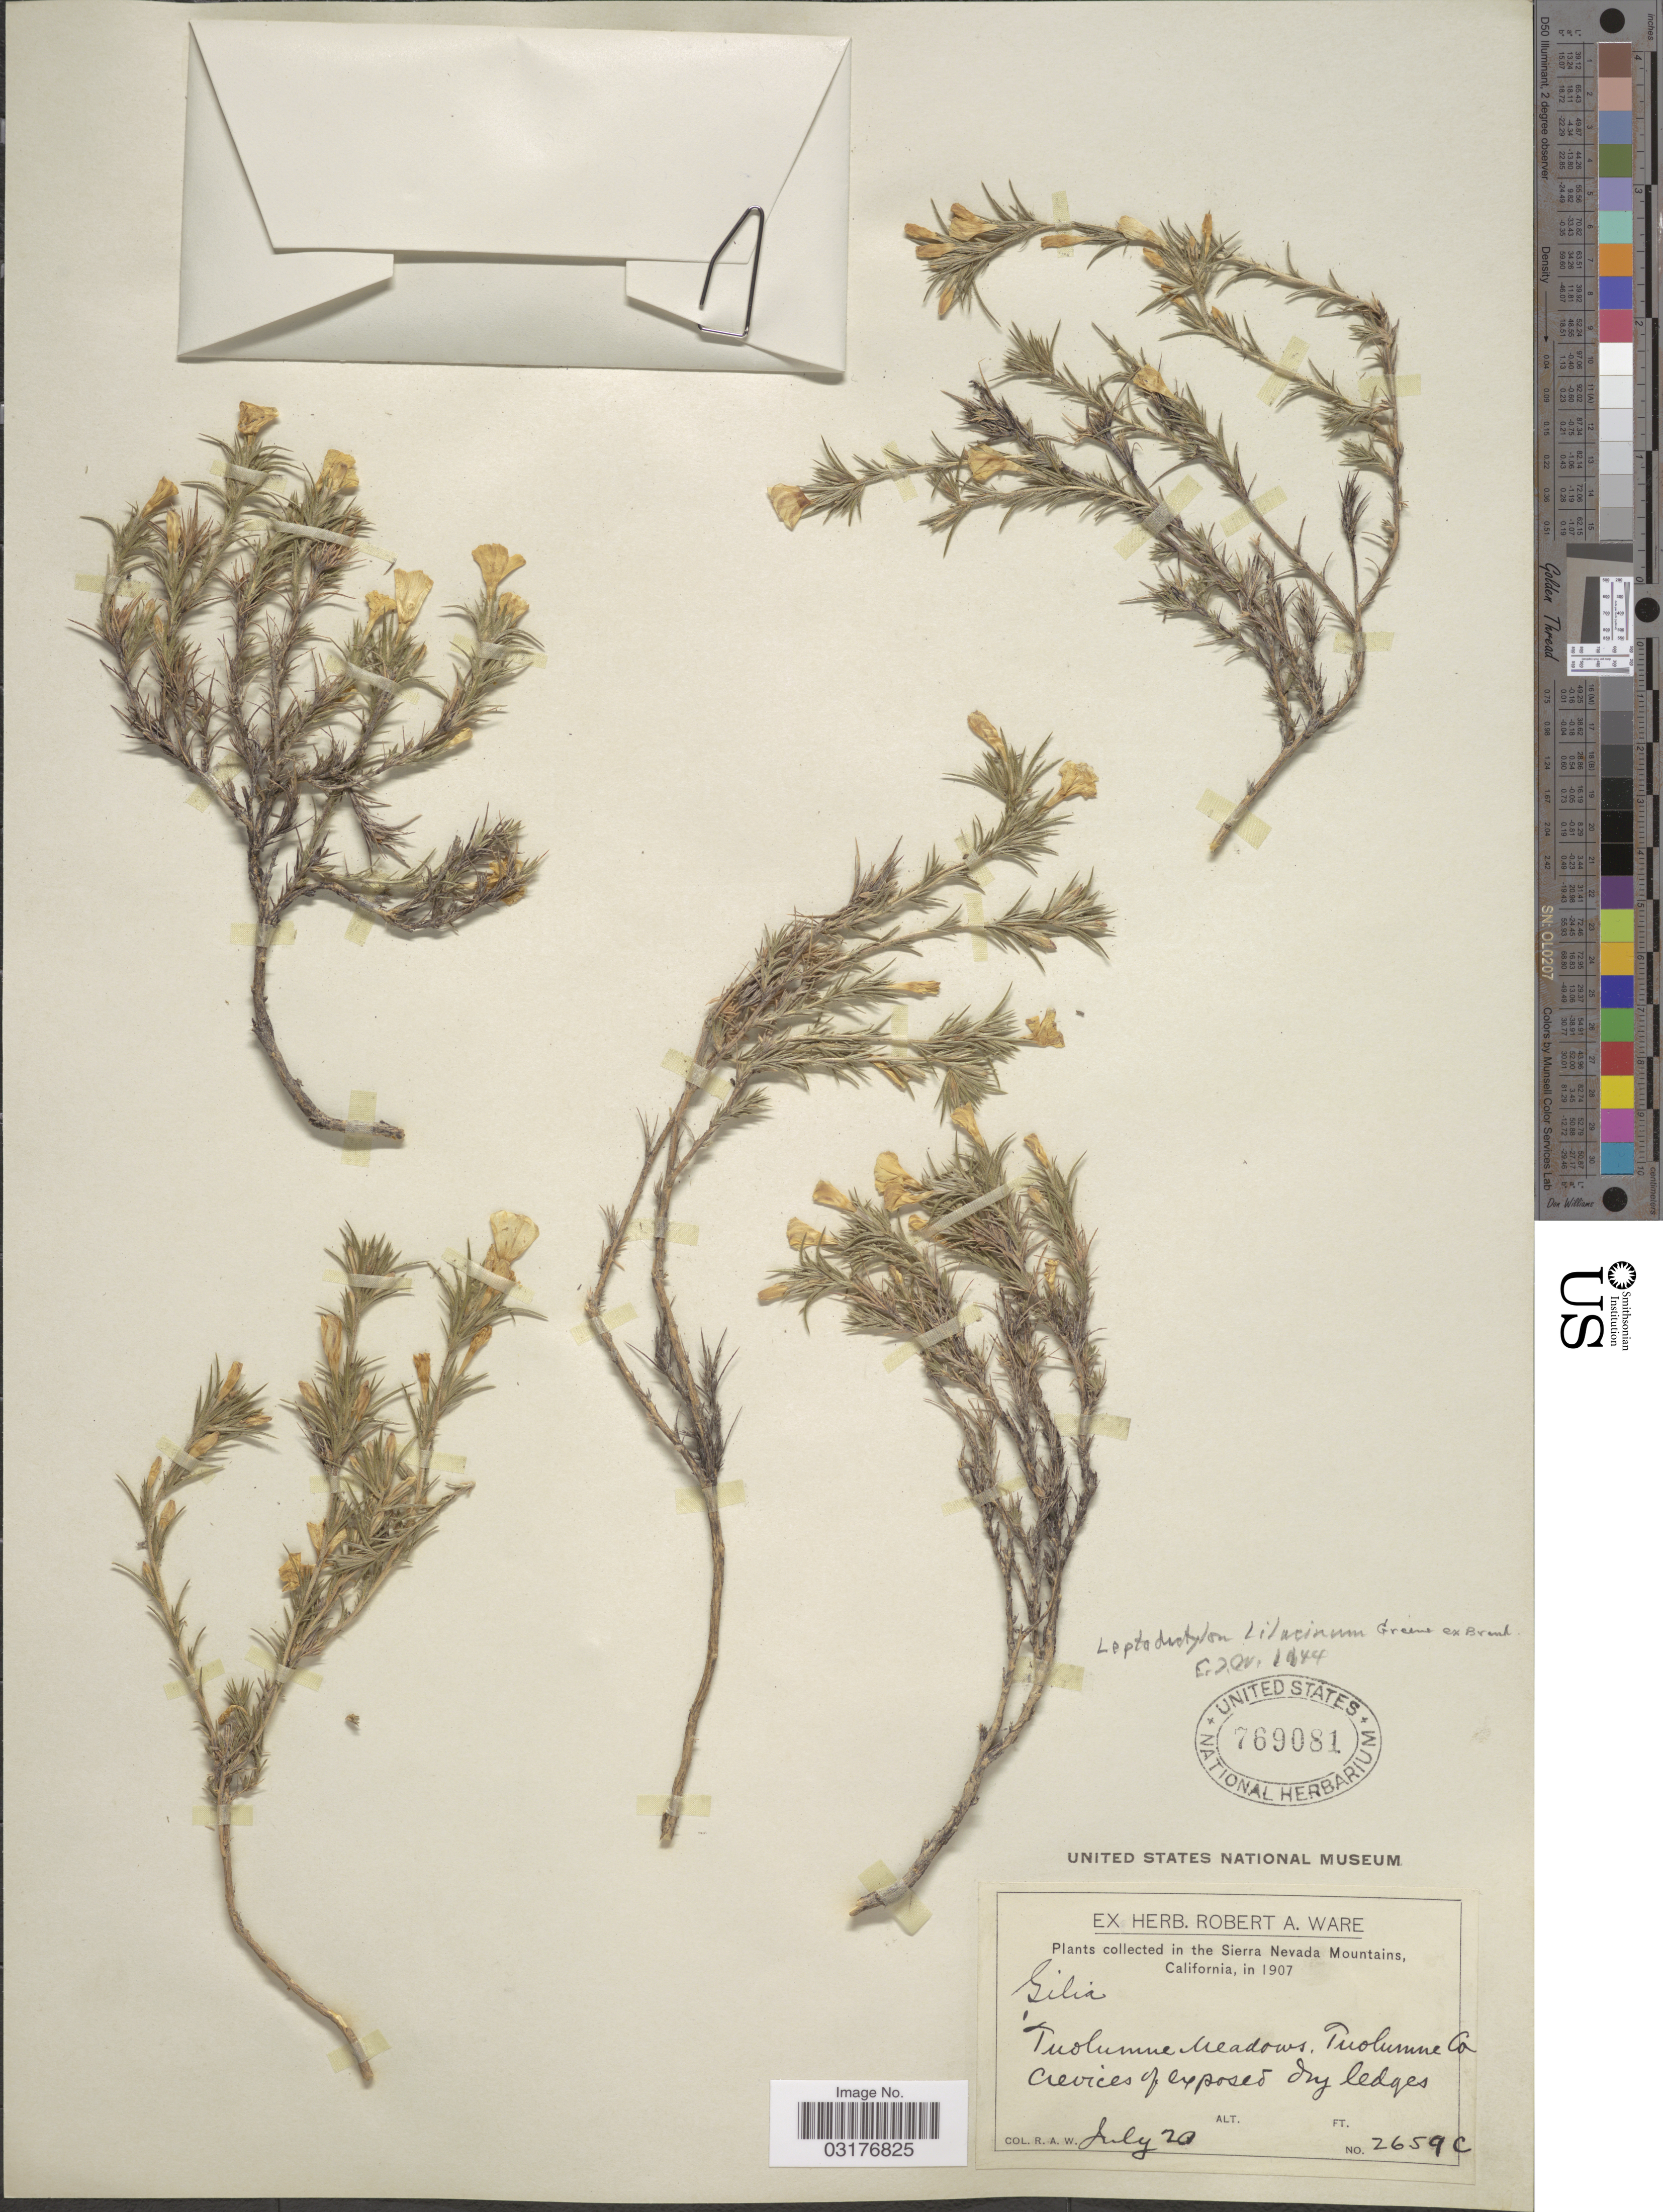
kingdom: Plantae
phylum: Tracheophyta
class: Magnoliopsida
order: Ericales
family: Polemoniaceae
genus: Linanthus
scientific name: Linanthus pungens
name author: (Torr.) J.M. Porter & L.A. Johnson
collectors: R. Ware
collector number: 2659C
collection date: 1907-07-20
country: United States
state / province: California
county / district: Tuolumne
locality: Sierra Nevada Mountains. Tuolumne Meadows, Tuolumne Co.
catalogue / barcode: US 769081